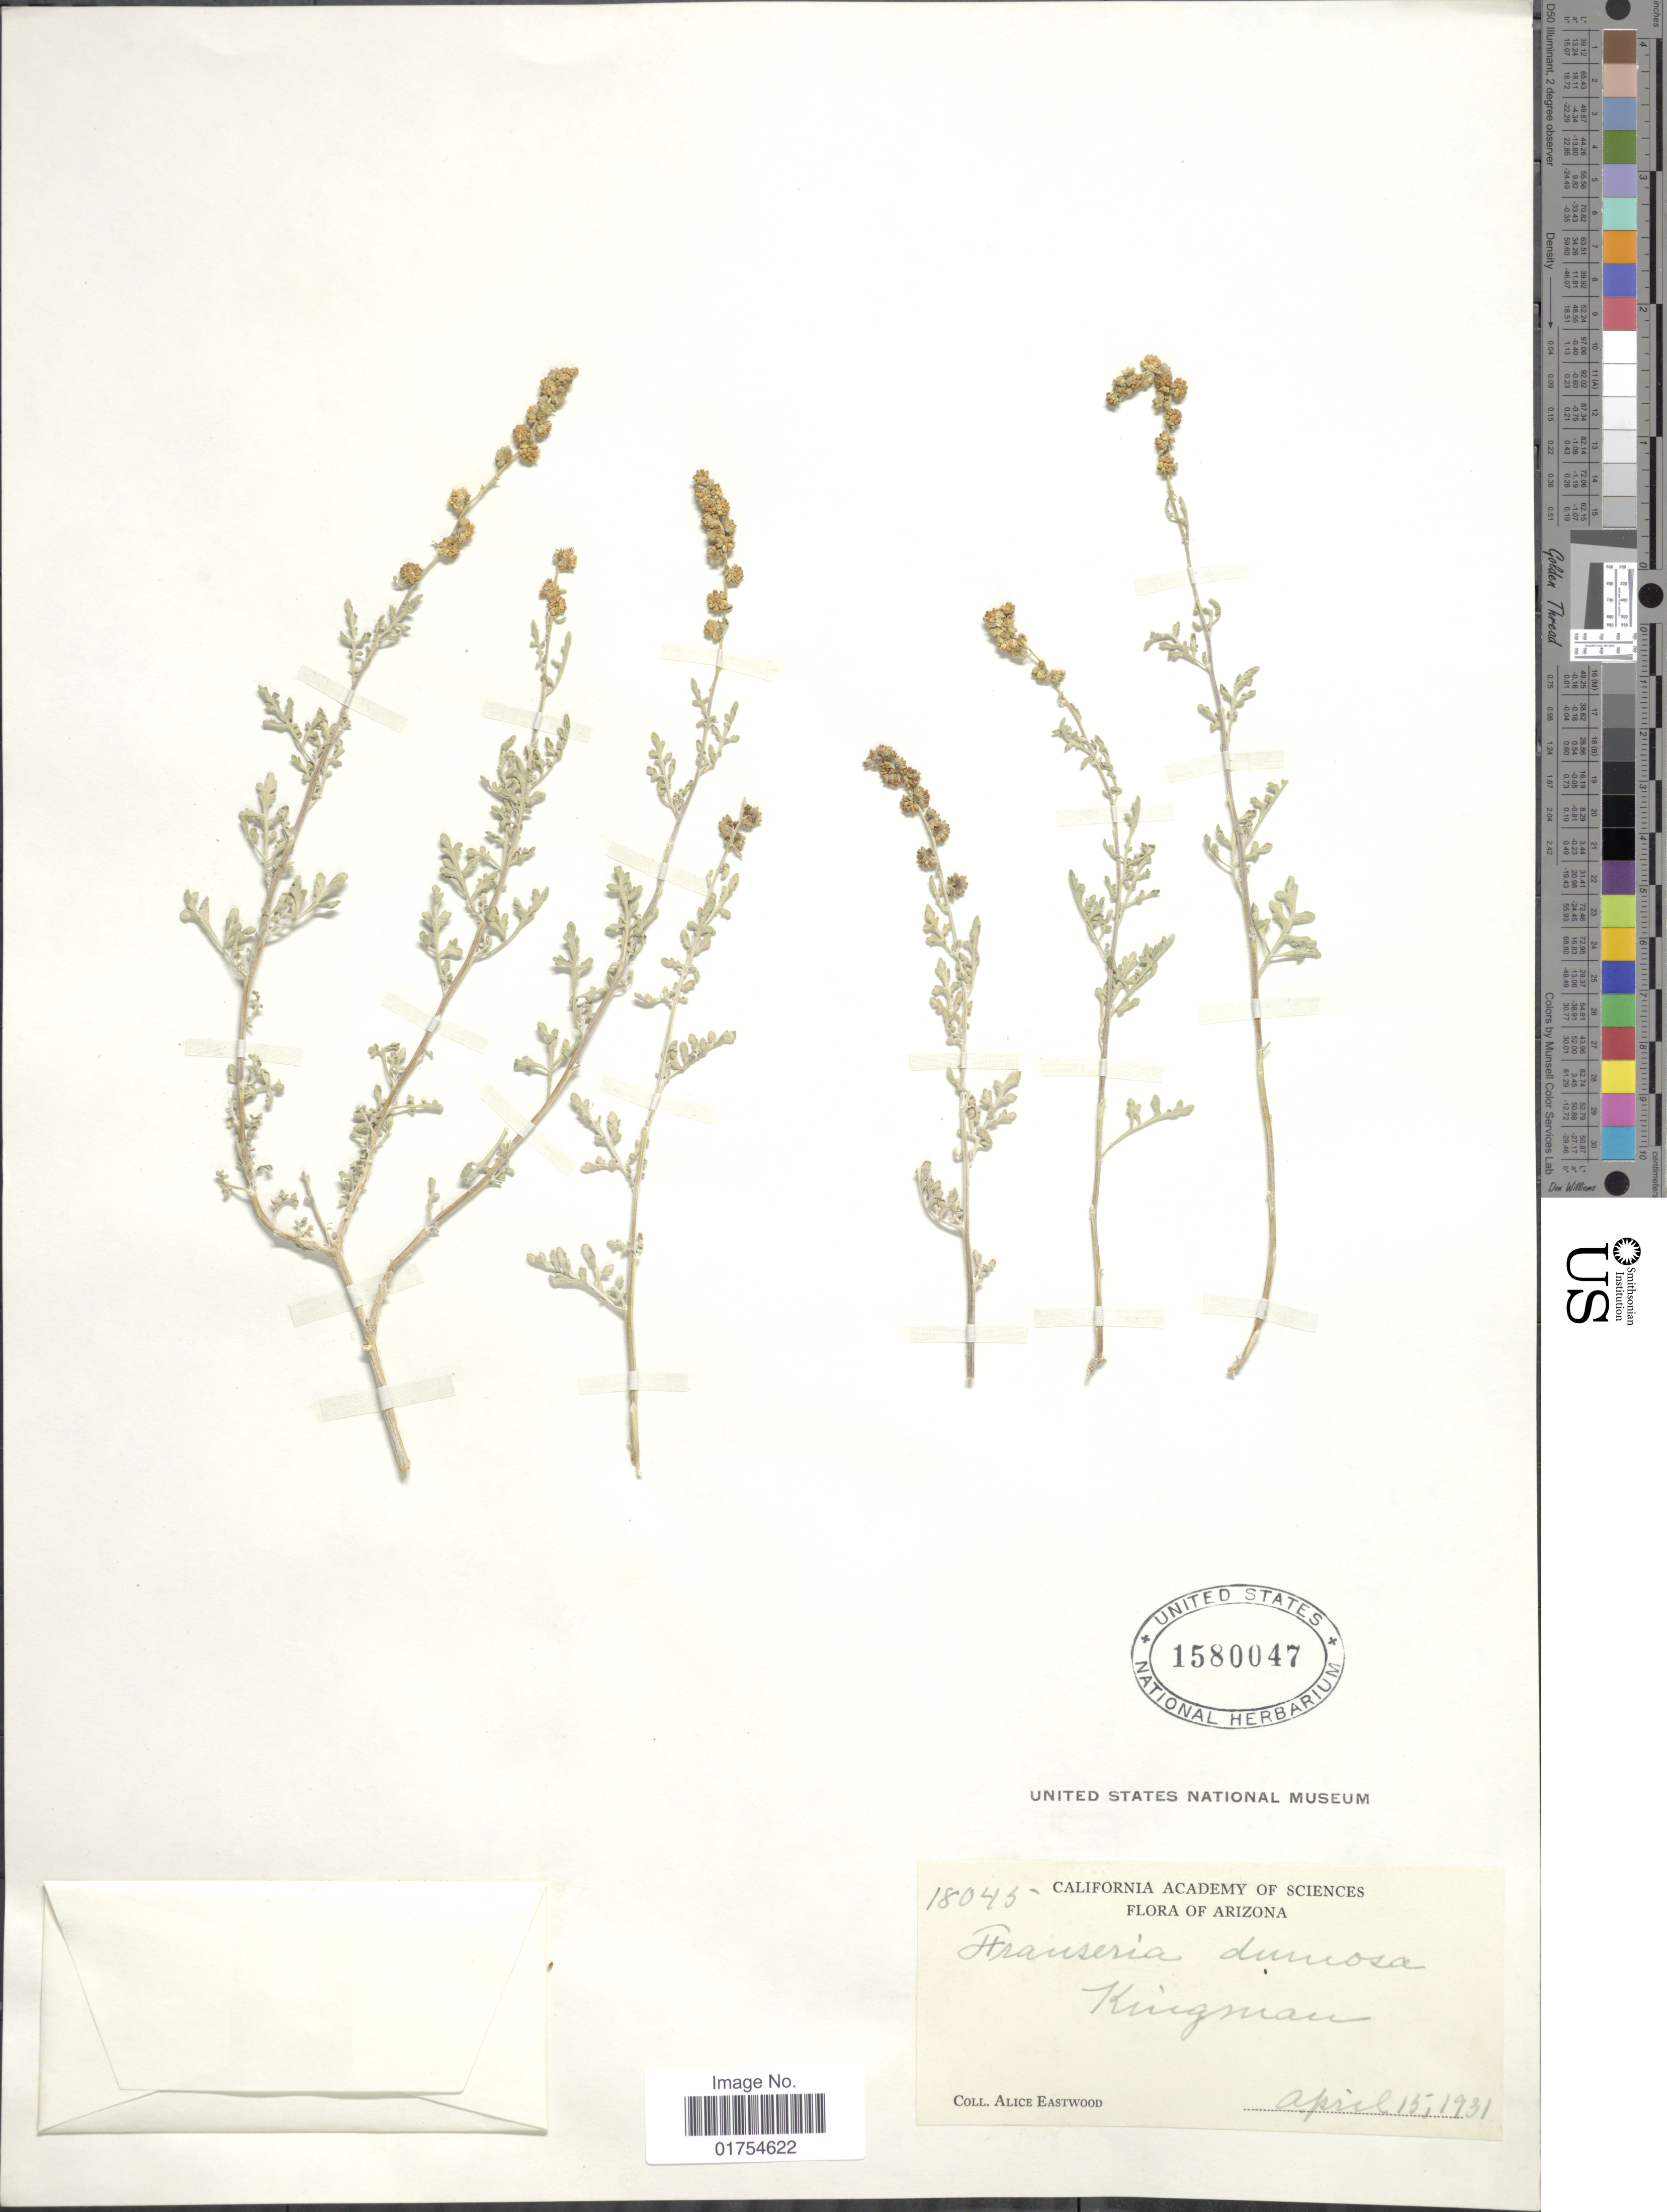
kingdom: Plantae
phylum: Tracheophyta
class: Magnoliopsida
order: Asterales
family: Asteraceae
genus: Franseria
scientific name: Franseria dumosa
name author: A. Gray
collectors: A. Eastwood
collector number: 18045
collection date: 1931-04-15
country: United States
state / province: Arizona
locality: Kingman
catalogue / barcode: US 1580047